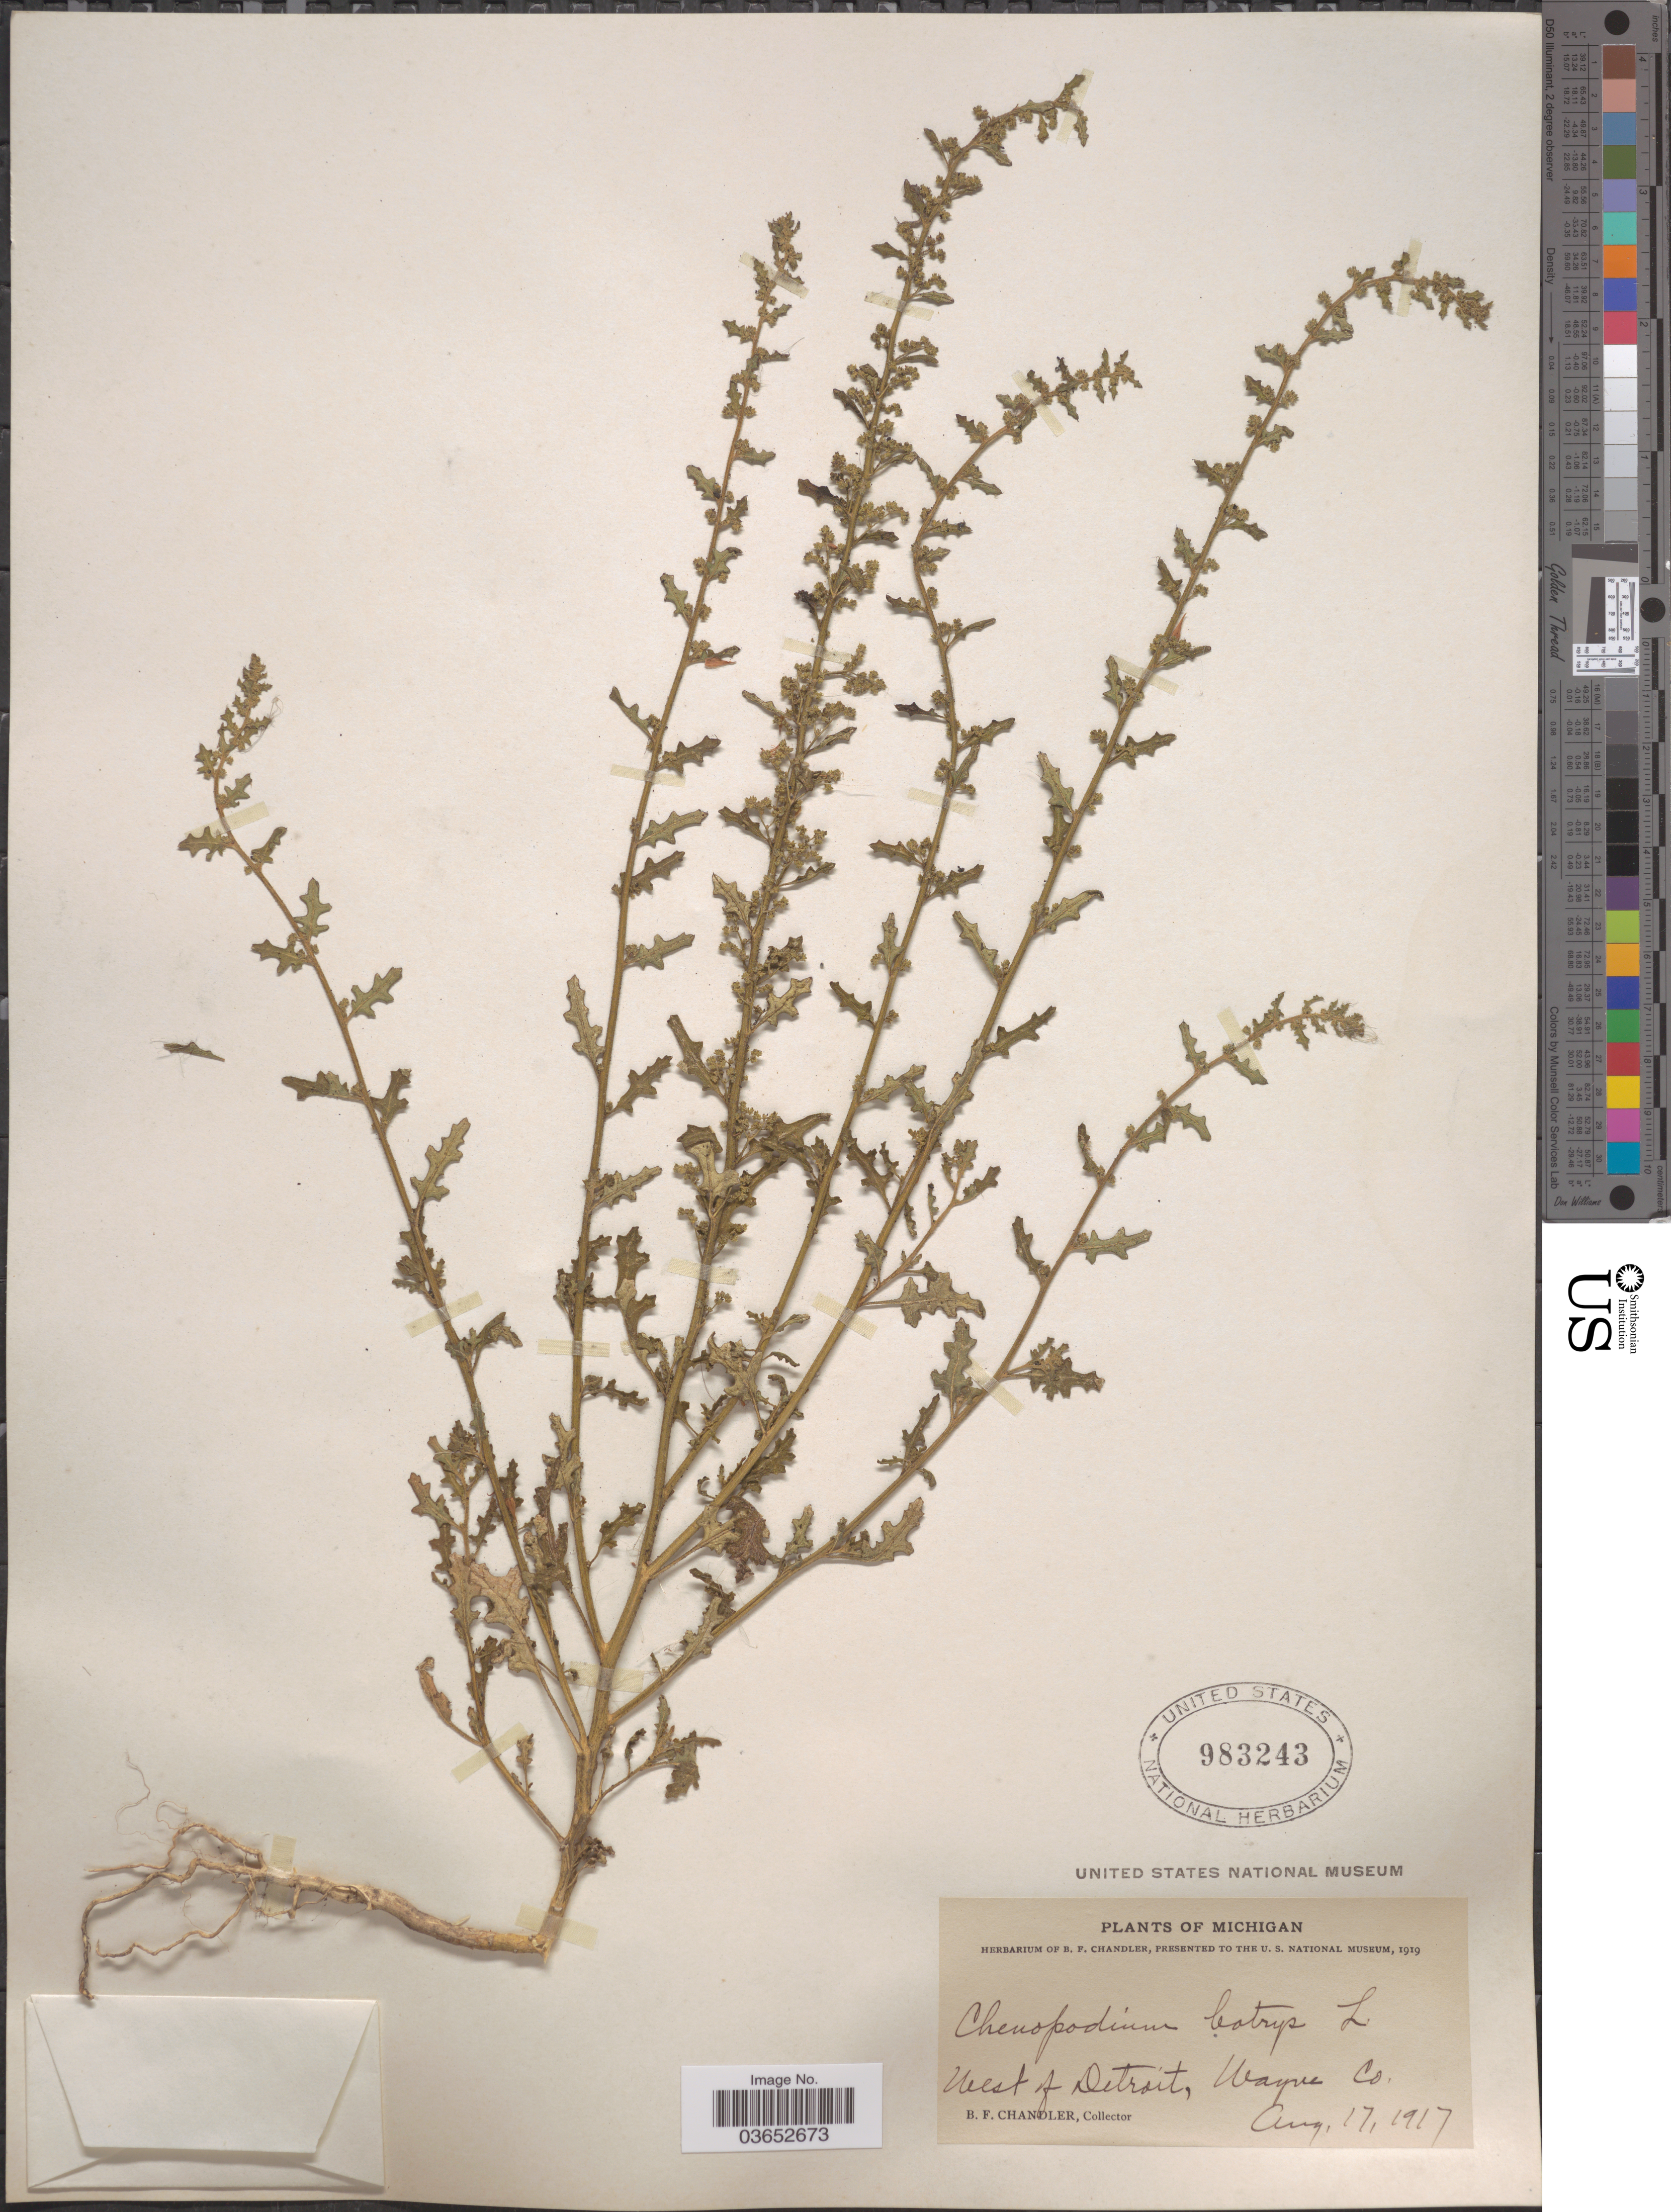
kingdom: Plantae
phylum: Tracheophyta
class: Magnoliopsida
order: Caryophyllales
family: Amaranthaceae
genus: Chenopodium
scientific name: Chenopodium botrys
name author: L.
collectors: B. F. Chandler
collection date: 1917-08-17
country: United States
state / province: Michigan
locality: West of Detroit, Wayne Co.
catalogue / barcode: US 983243